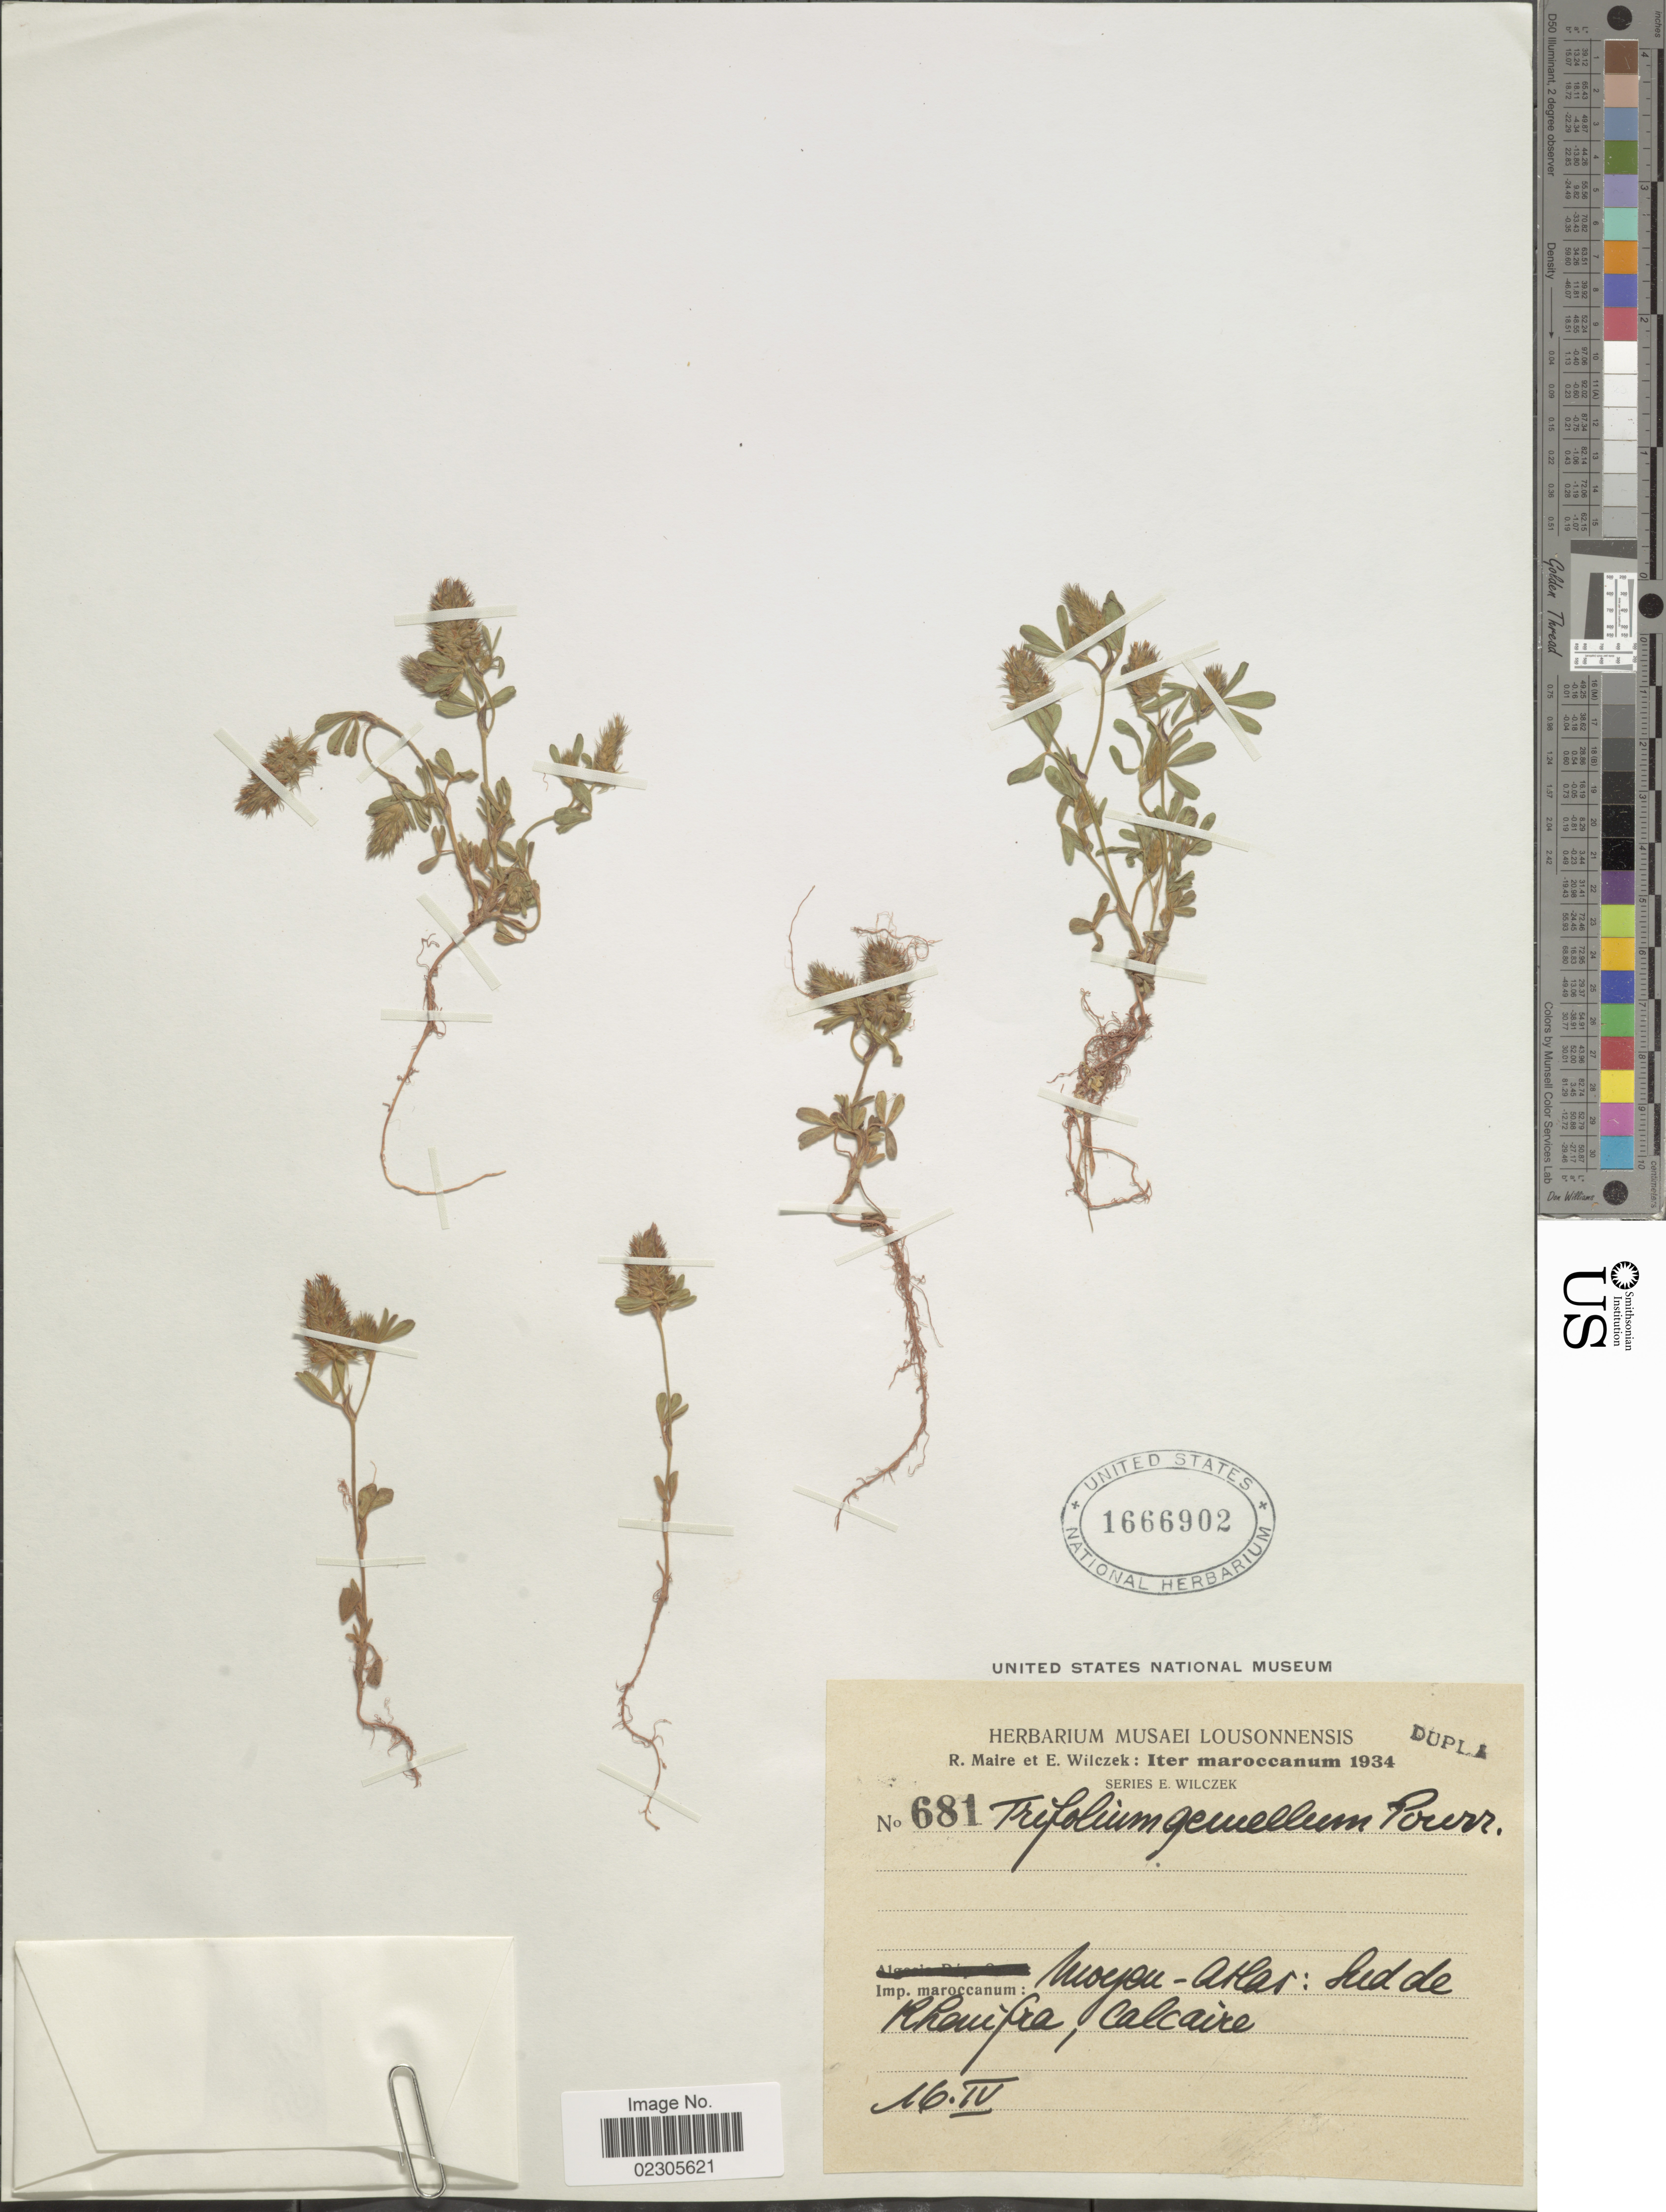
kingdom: Plantae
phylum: Tracheophyta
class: Magnoliopsida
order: Fabales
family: Fabaceae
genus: Trifolium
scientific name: Trifolium sp.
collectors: R. C. Maire & E. Wilczek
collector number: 681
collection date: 1934-04-16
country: Morocco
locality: Moyen Atlas: Sud de Khenifra, calcaire.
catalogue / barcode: US 16666902